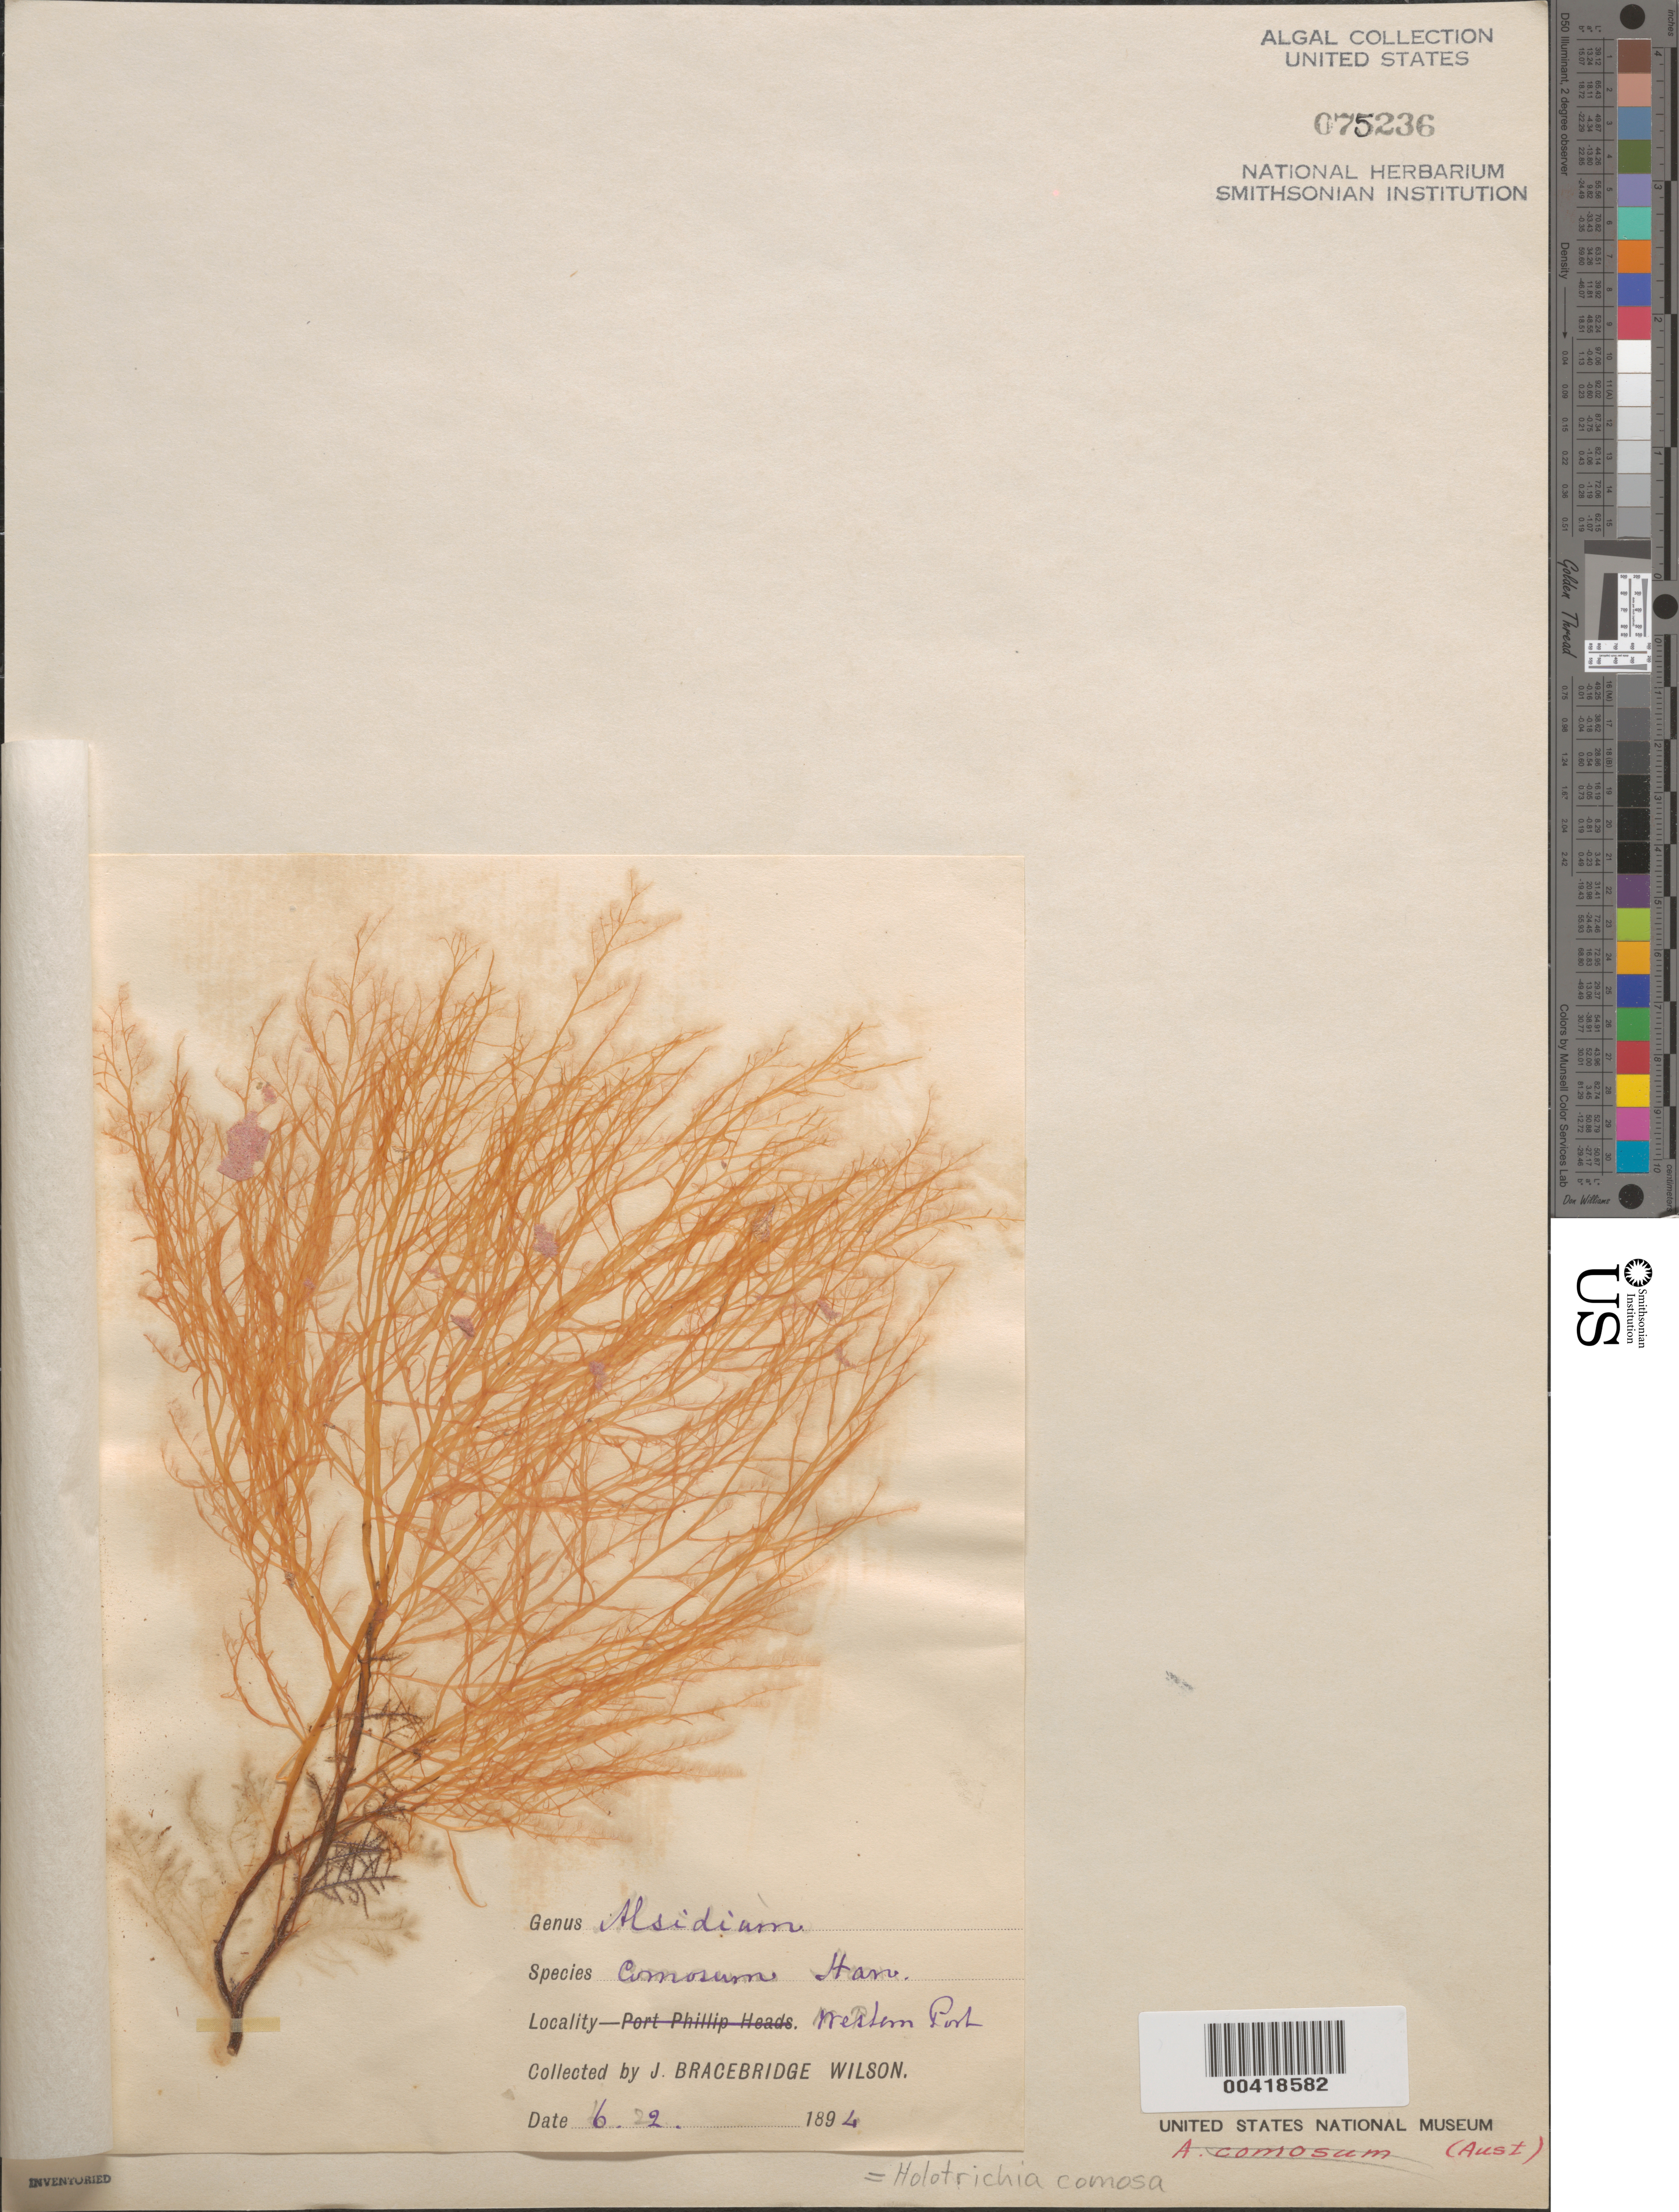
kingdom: Plantae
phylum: Rhodophyta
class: Florideophyceae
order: Ceramiales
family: Rhodomelaceae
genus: Holotrichia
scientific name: Holotrichia comosa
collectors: J. B. Wilson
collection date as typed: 06 Feb 1894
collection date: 1894-02-06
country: Australia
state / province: Victoria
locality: Western Port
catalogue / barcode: US 75236